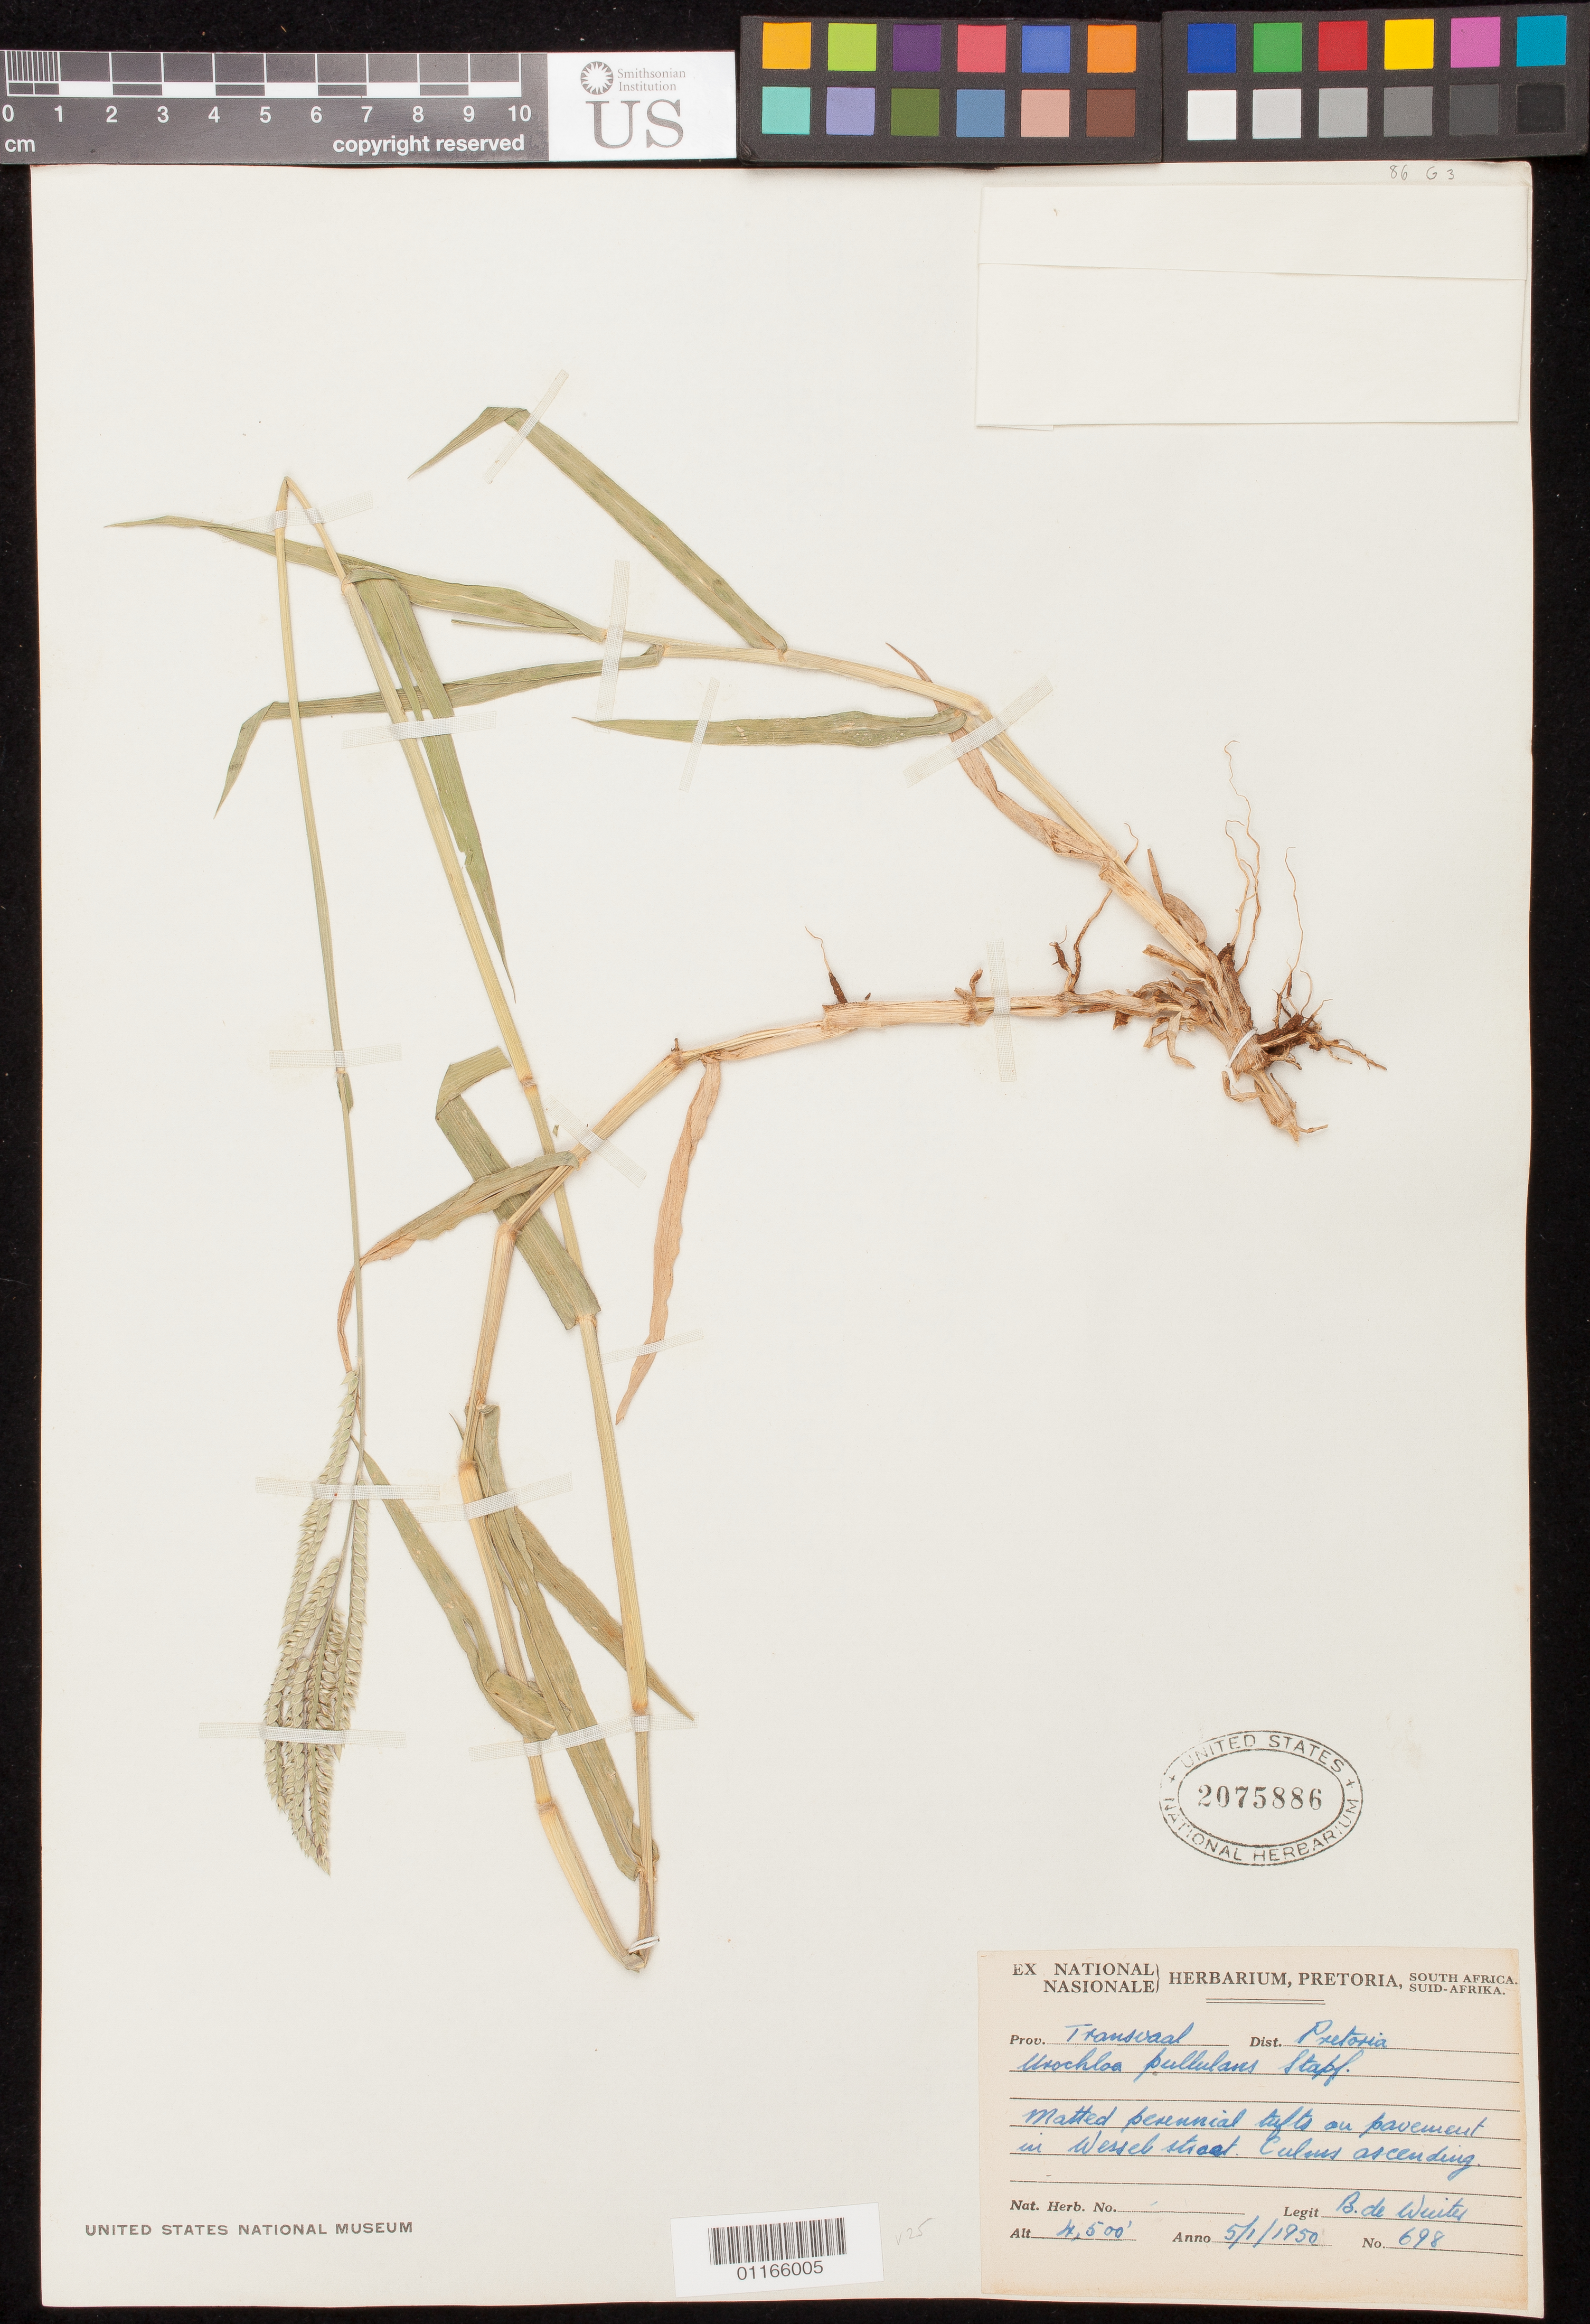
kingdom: Plantae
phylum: Tracheophyta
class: Liliopsida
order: Poales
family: Poaceae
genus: Urochloa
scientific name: Urochloa pullulans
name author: Stapf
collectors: B. de Winter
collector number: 698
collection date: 1950-01-05 or 1950-05-01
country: South Africa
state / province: Gauteng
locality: Wessel Street. Pretoria. Transvaal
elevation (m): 1372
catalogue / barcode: US 2075886